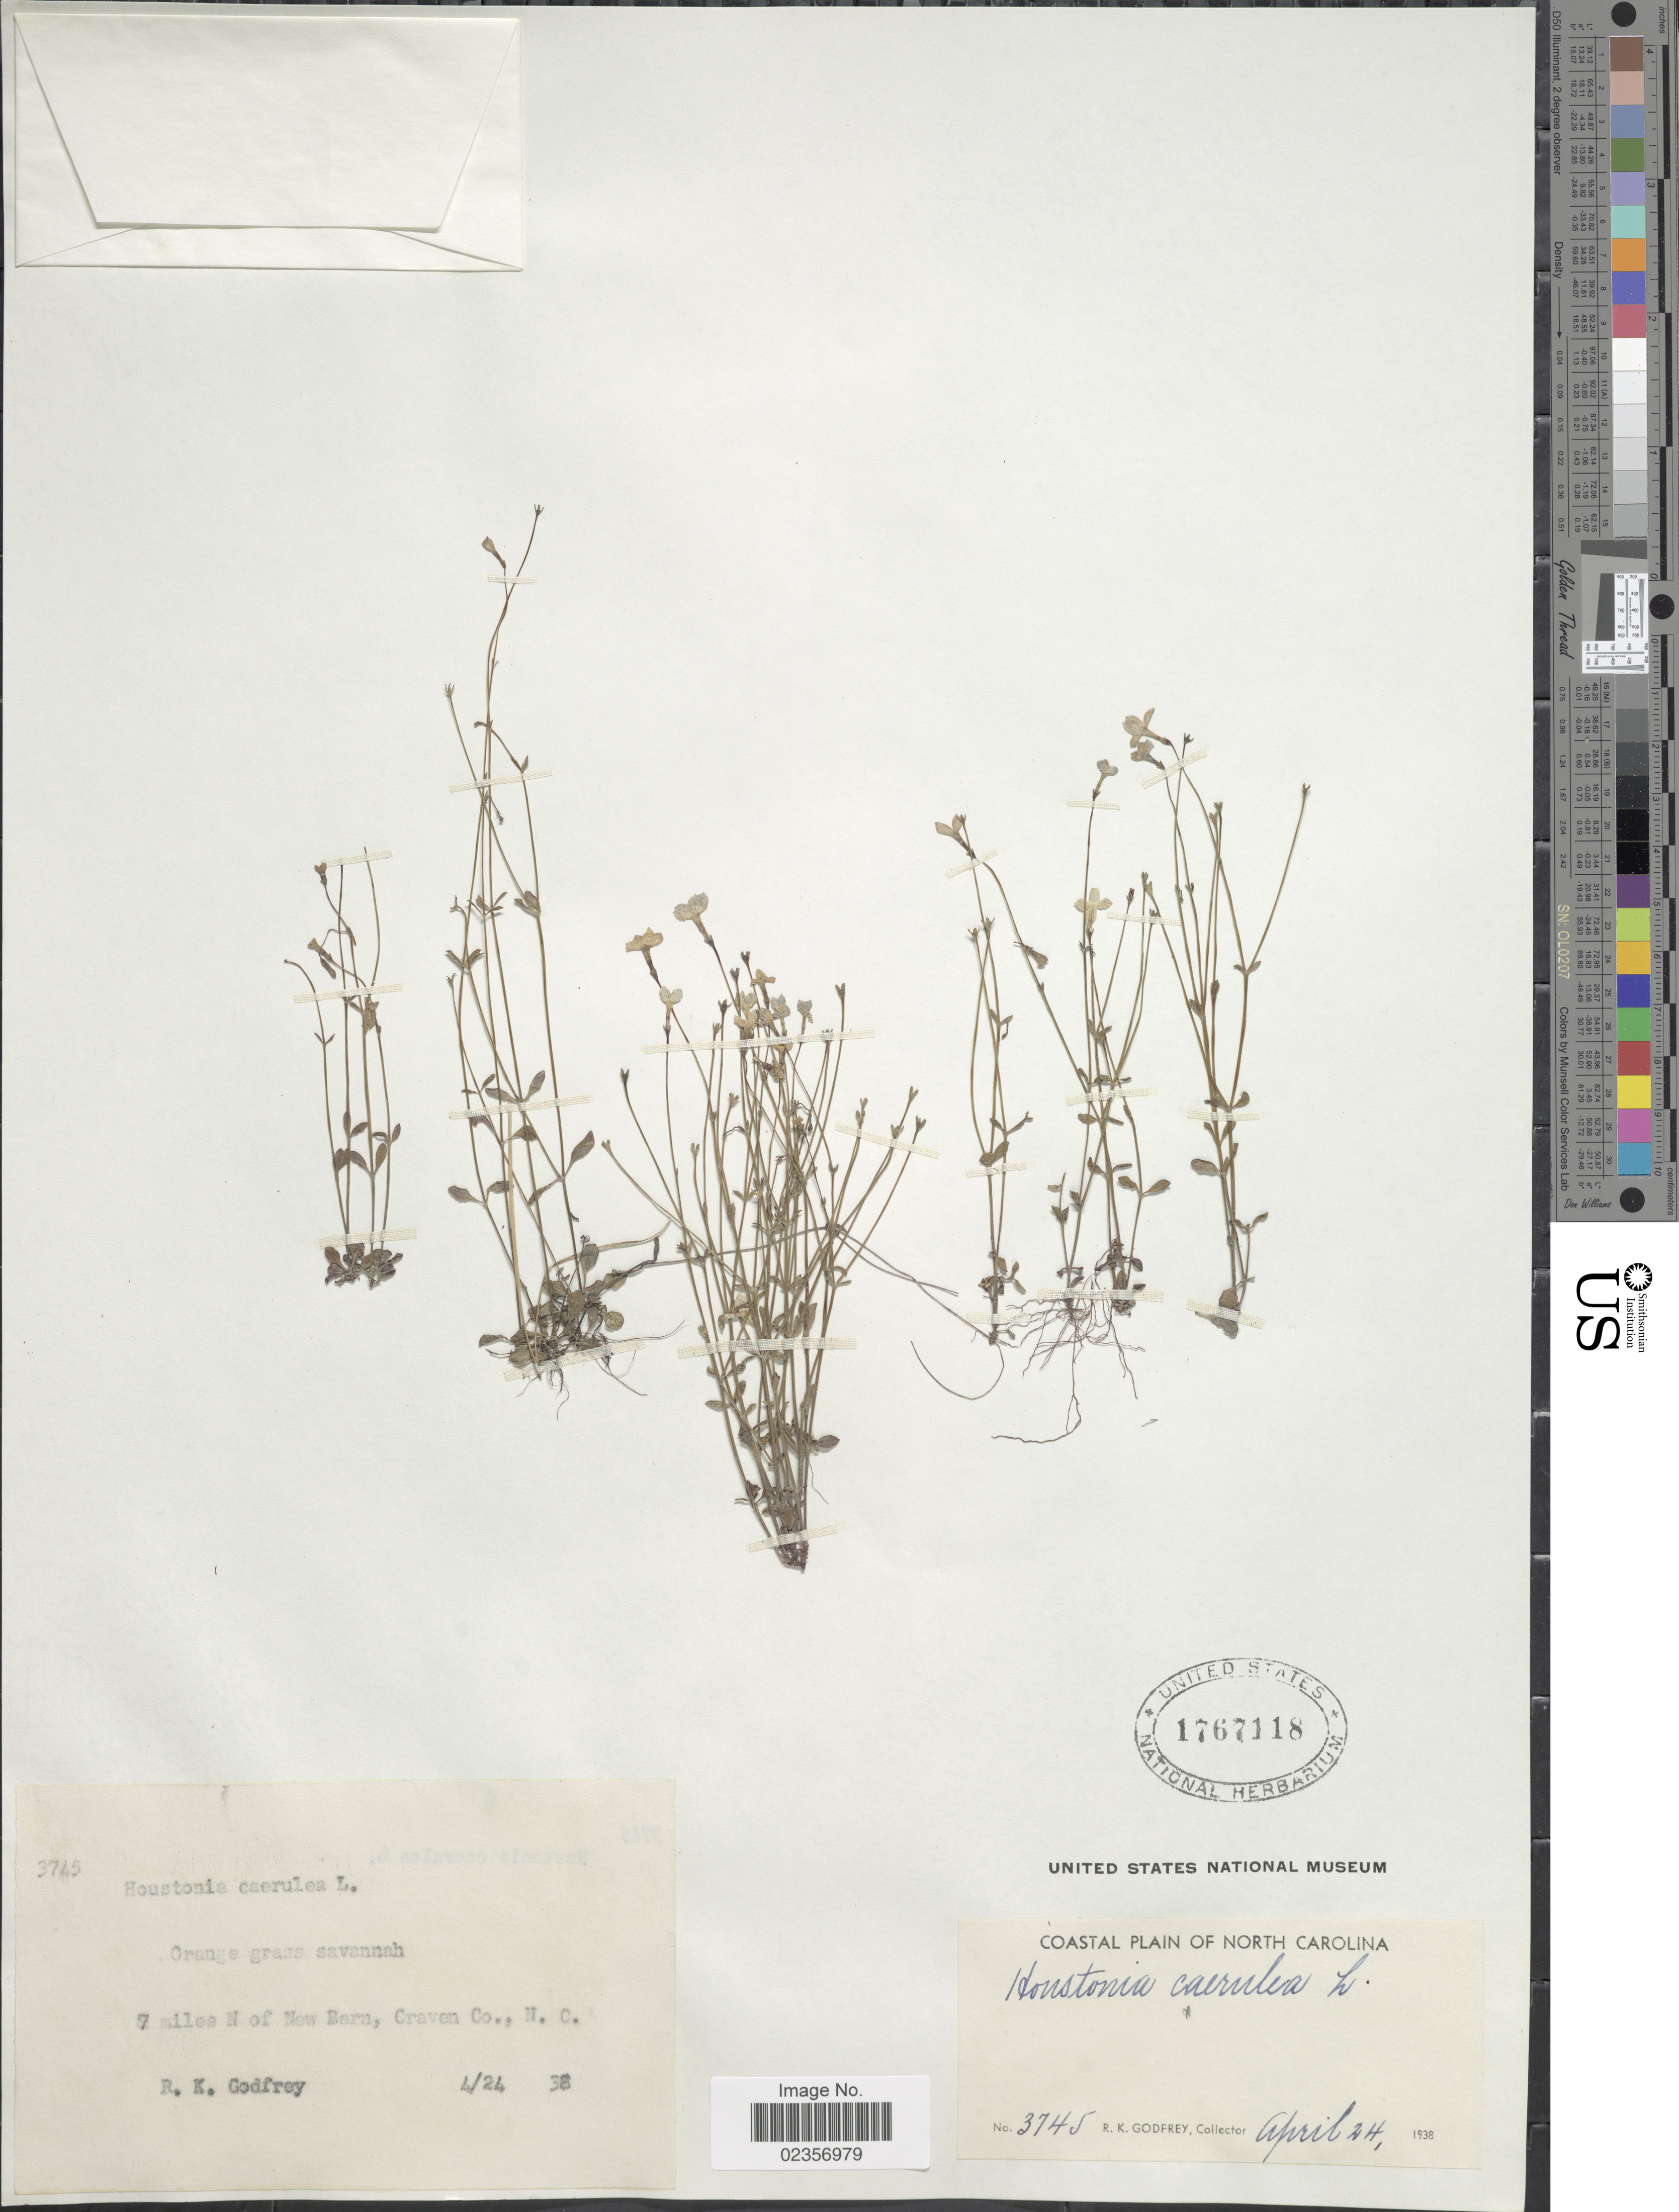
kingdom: Plantae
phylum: Tracheophyta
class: Magnoliopsida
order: Gentianales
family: Rubiaceae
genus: Houstonia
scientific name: Houstonia caerulea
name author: L.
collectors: R. K. Godfrey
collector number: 3745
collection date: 1938-04-24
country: United States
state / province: North Carolina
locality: Coastal Plain of North Carolina, 7 miles N of New Bern, Craven Co.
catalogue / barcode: US 1767118